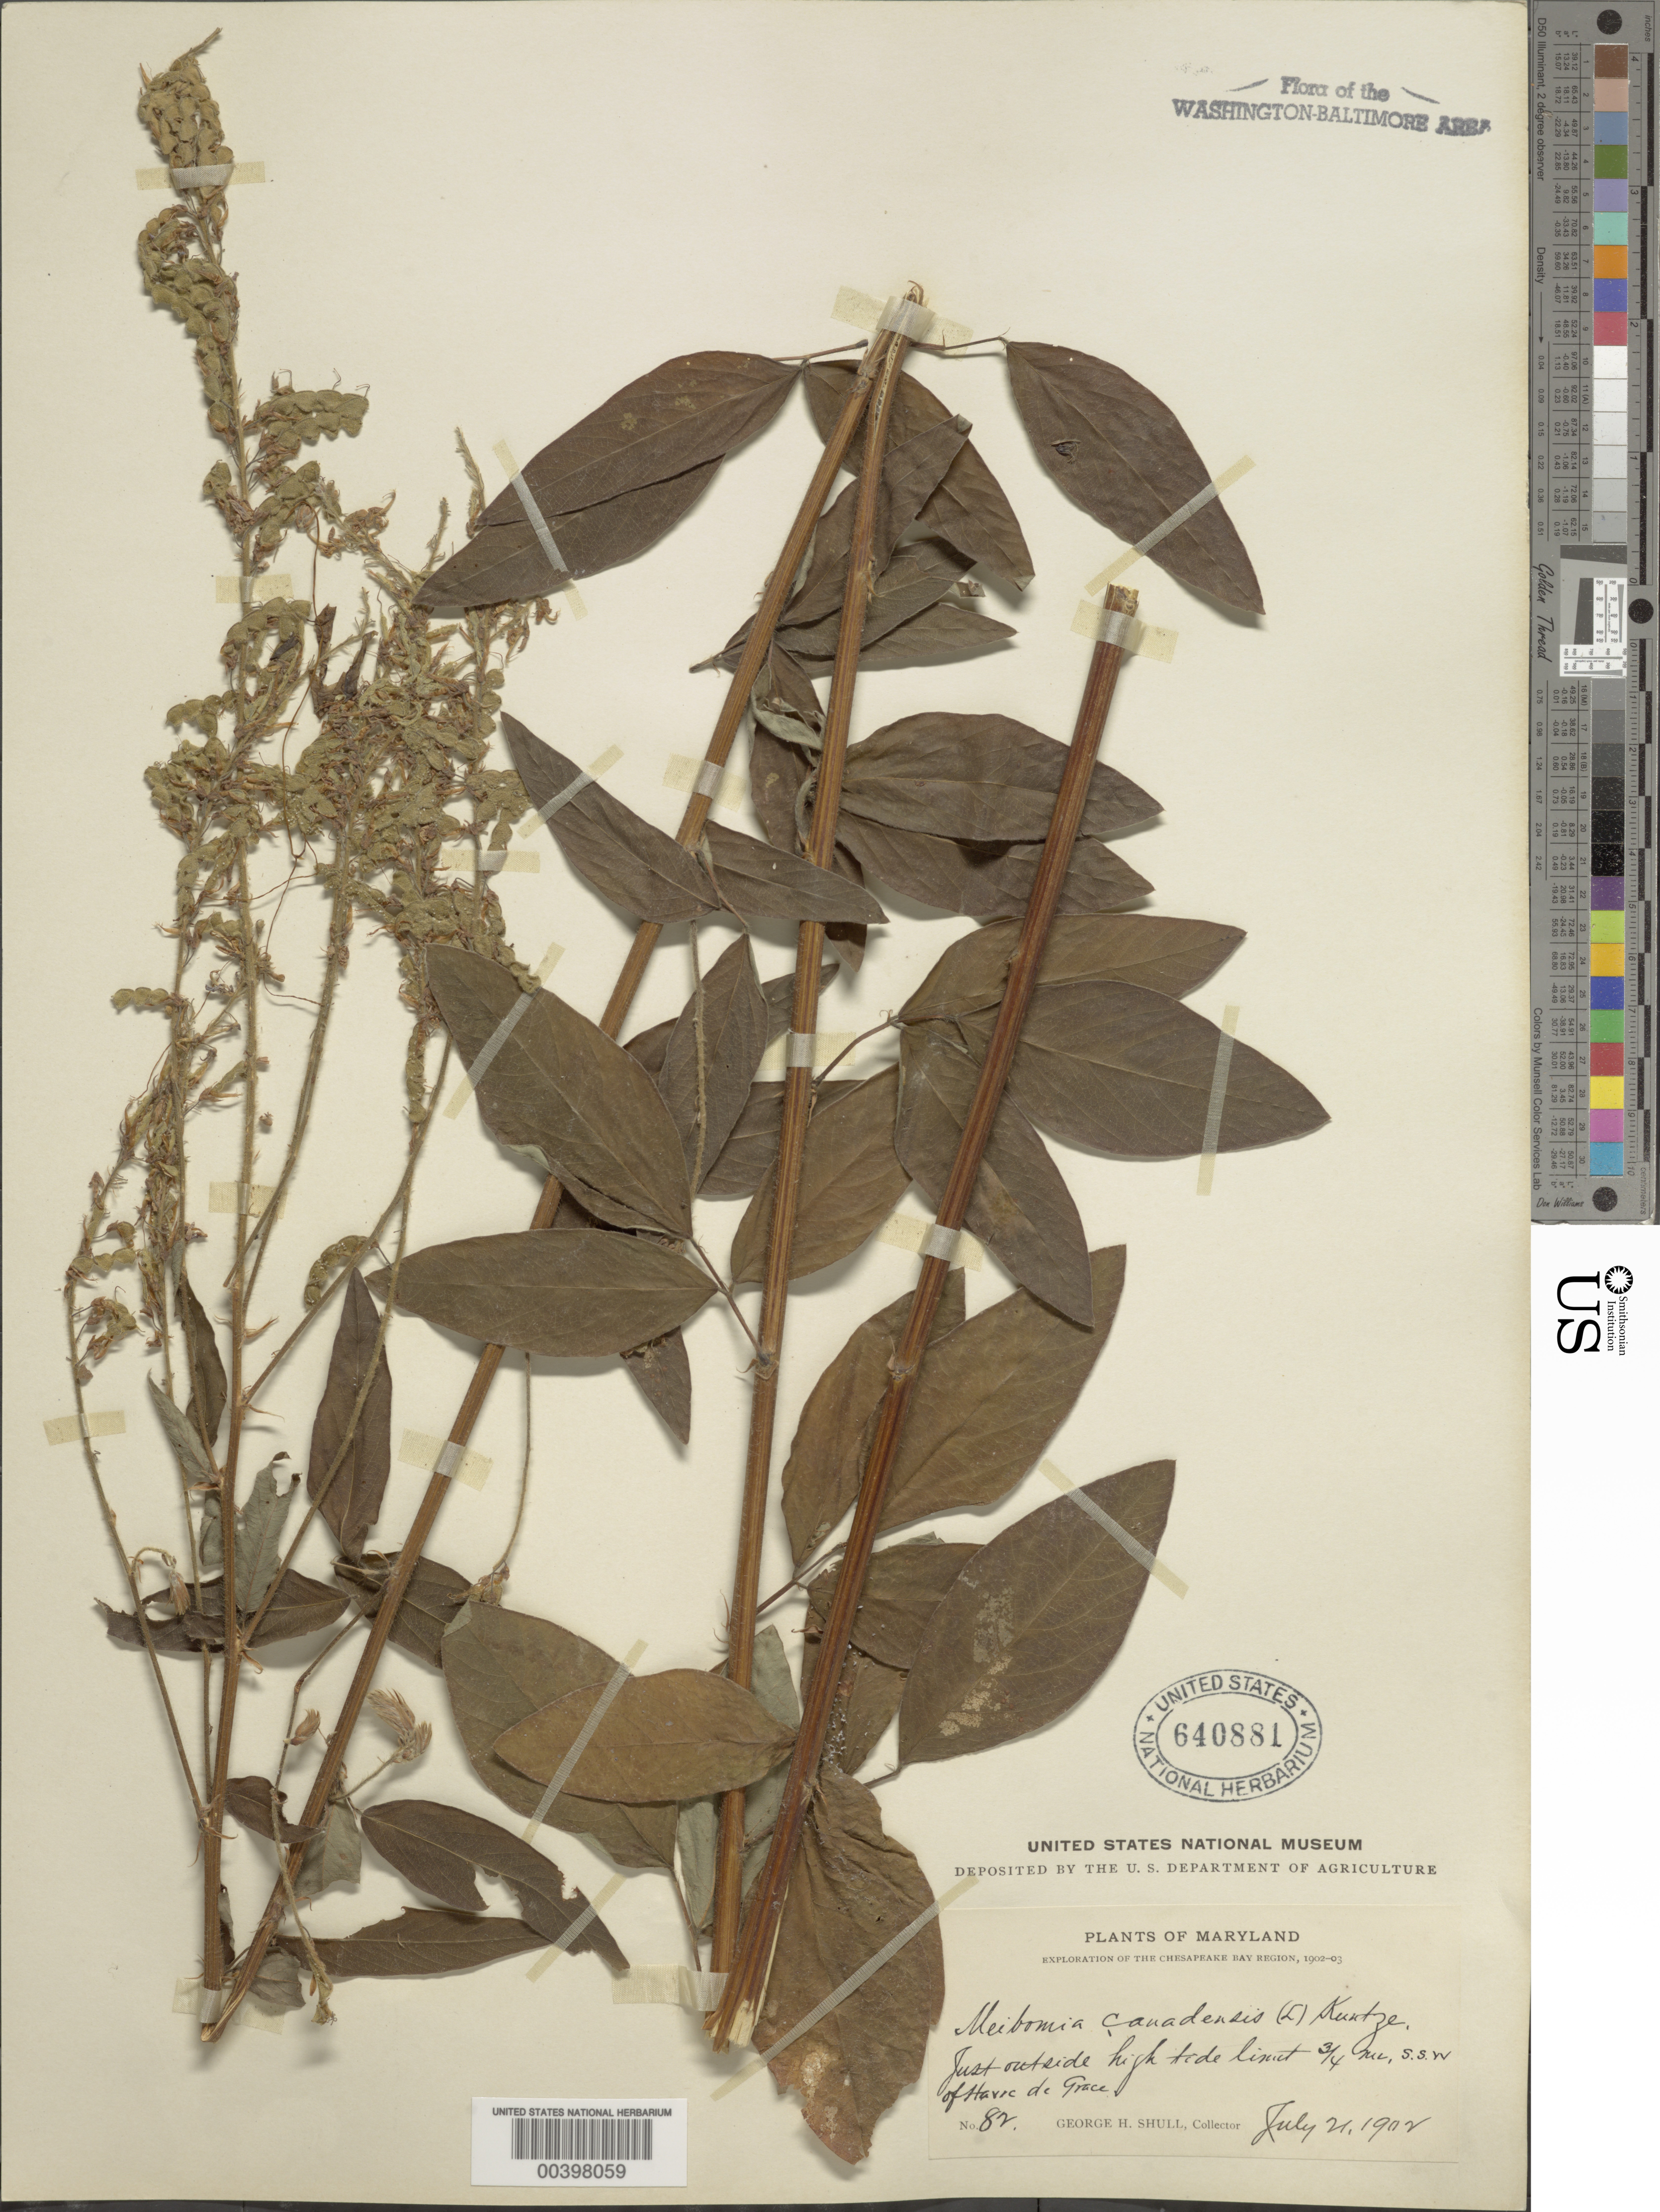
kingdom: Plantae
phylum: Tracheophyta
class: Magnoliopsida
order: Fabales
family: Fabaceae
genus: Desmodium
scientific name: Desmodium canadense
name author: (L.) DC.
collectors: G. H. Shull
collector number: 82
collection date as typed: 21 Jul 1902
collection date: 1902-07-21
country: United States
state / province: Maryland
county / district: Harford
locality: South-southwest of Havre De Grace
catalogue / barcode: US 640881